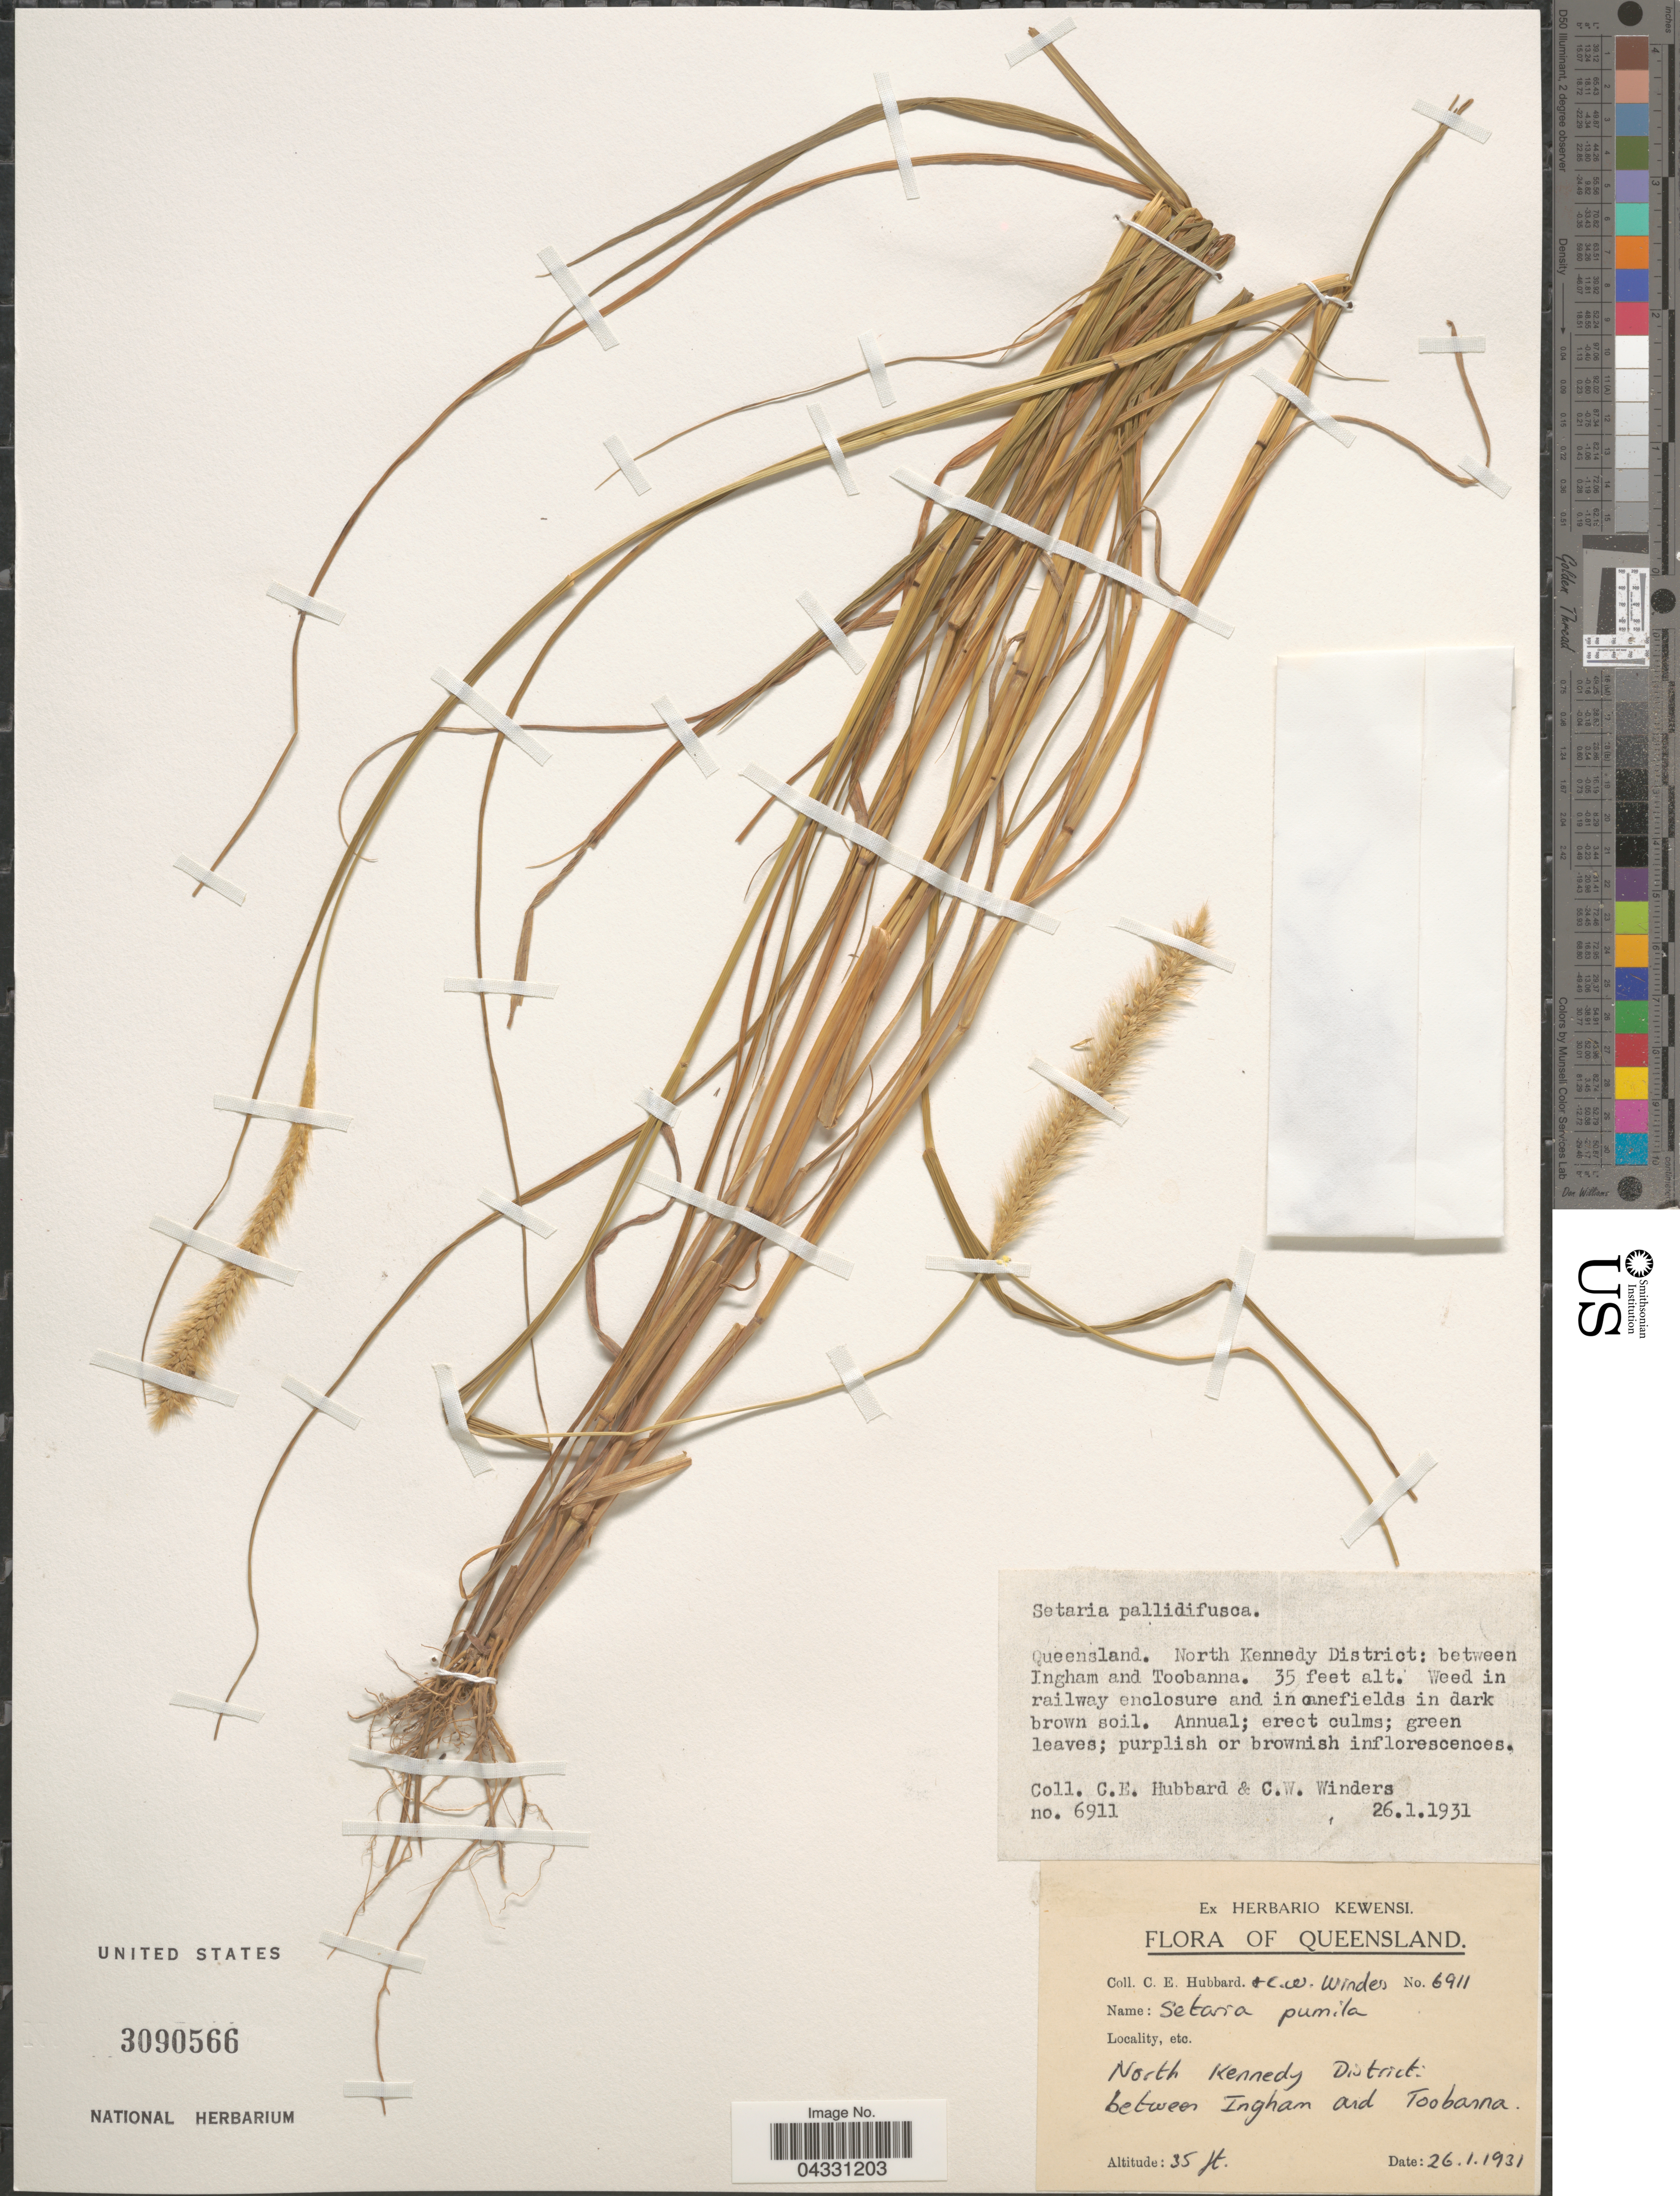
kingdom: Plantae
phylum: Tracheophyta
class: Liliopsida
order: Poales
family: Poaceae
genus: Setaria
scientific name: Setaria pallide-fusca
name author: (Schumach.) Stapf & C.E. Hubb.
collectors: C. E. Hubbard & C. Winders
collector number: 6911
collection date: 1931-01-26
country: Australia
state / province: Queensland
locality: North Kennedy District: between Ingham and Toobanna.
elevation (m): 11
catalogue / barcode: US 3090566